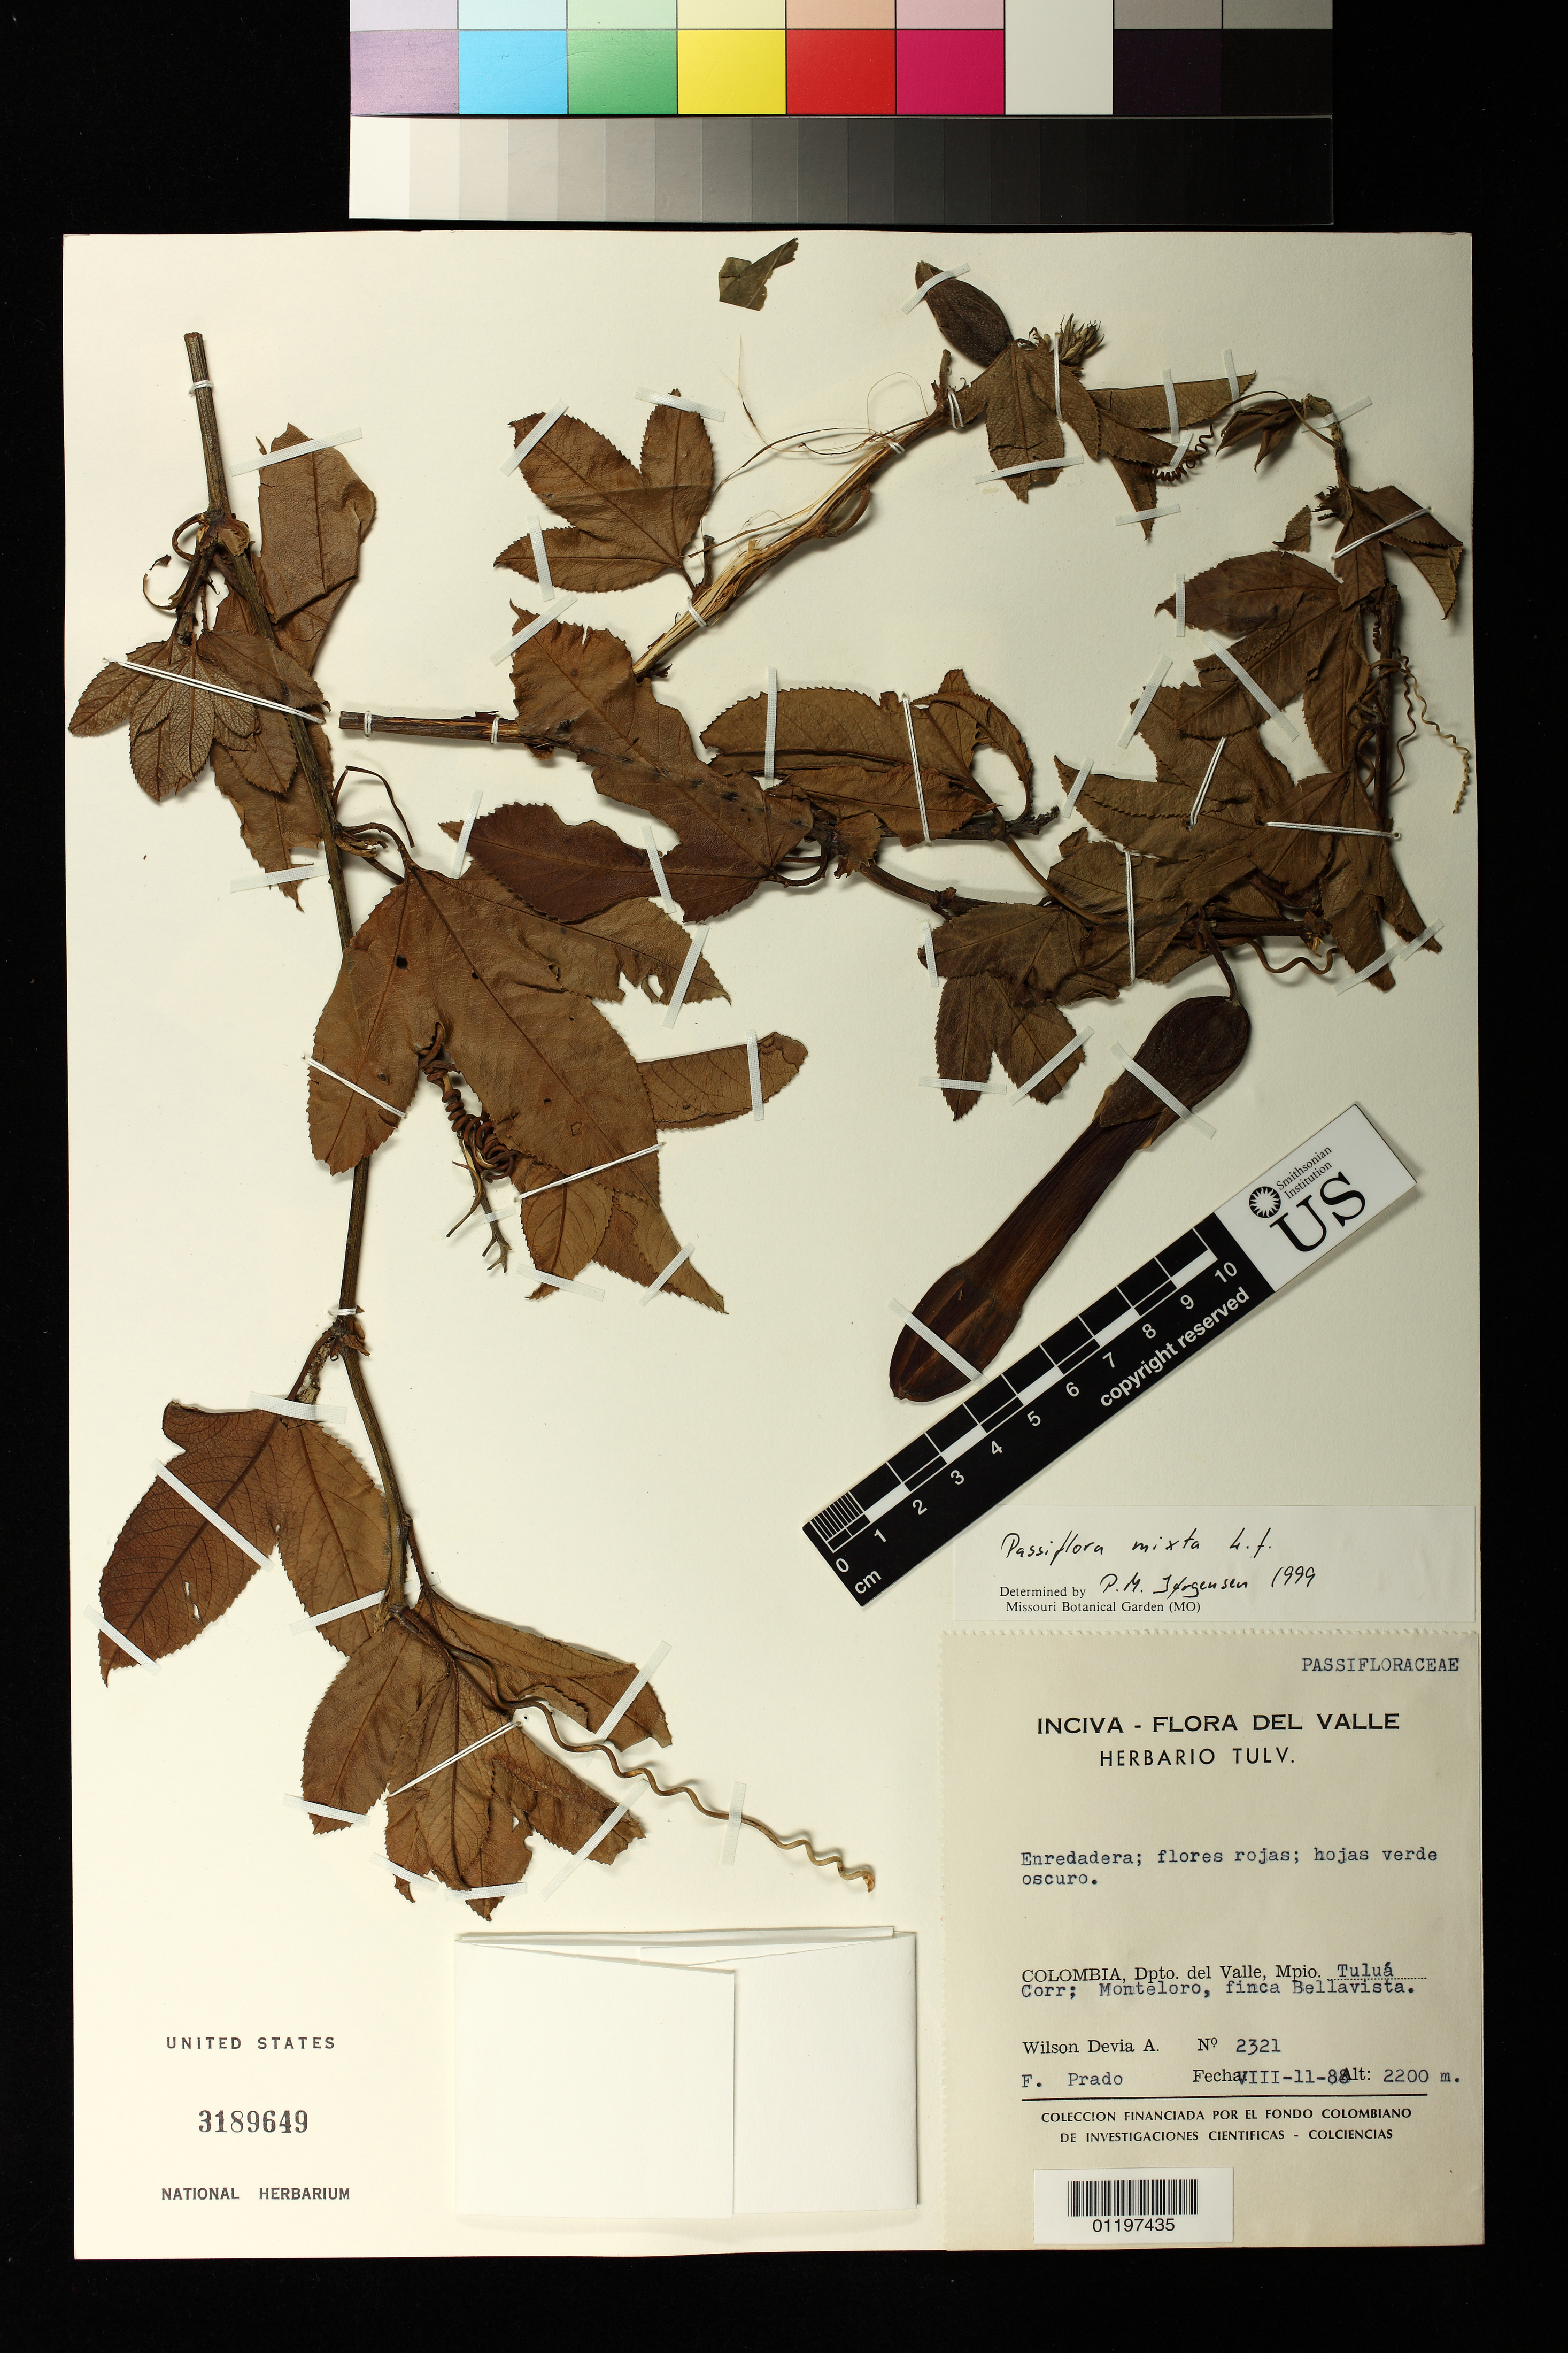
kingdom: Plantae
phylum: Tracheophyta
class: Magnoliopsida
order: Malpighiales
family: Passifloraceae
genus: Passiflora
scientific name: Passiflora mixta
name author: L. f.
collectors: D. A. Wilson & F. Prado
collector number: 2321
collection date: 1988-08-11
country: Colombia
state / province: Valle del Cauca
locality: Mpio. Tuluá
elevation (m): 2200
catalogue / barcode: US 3189649